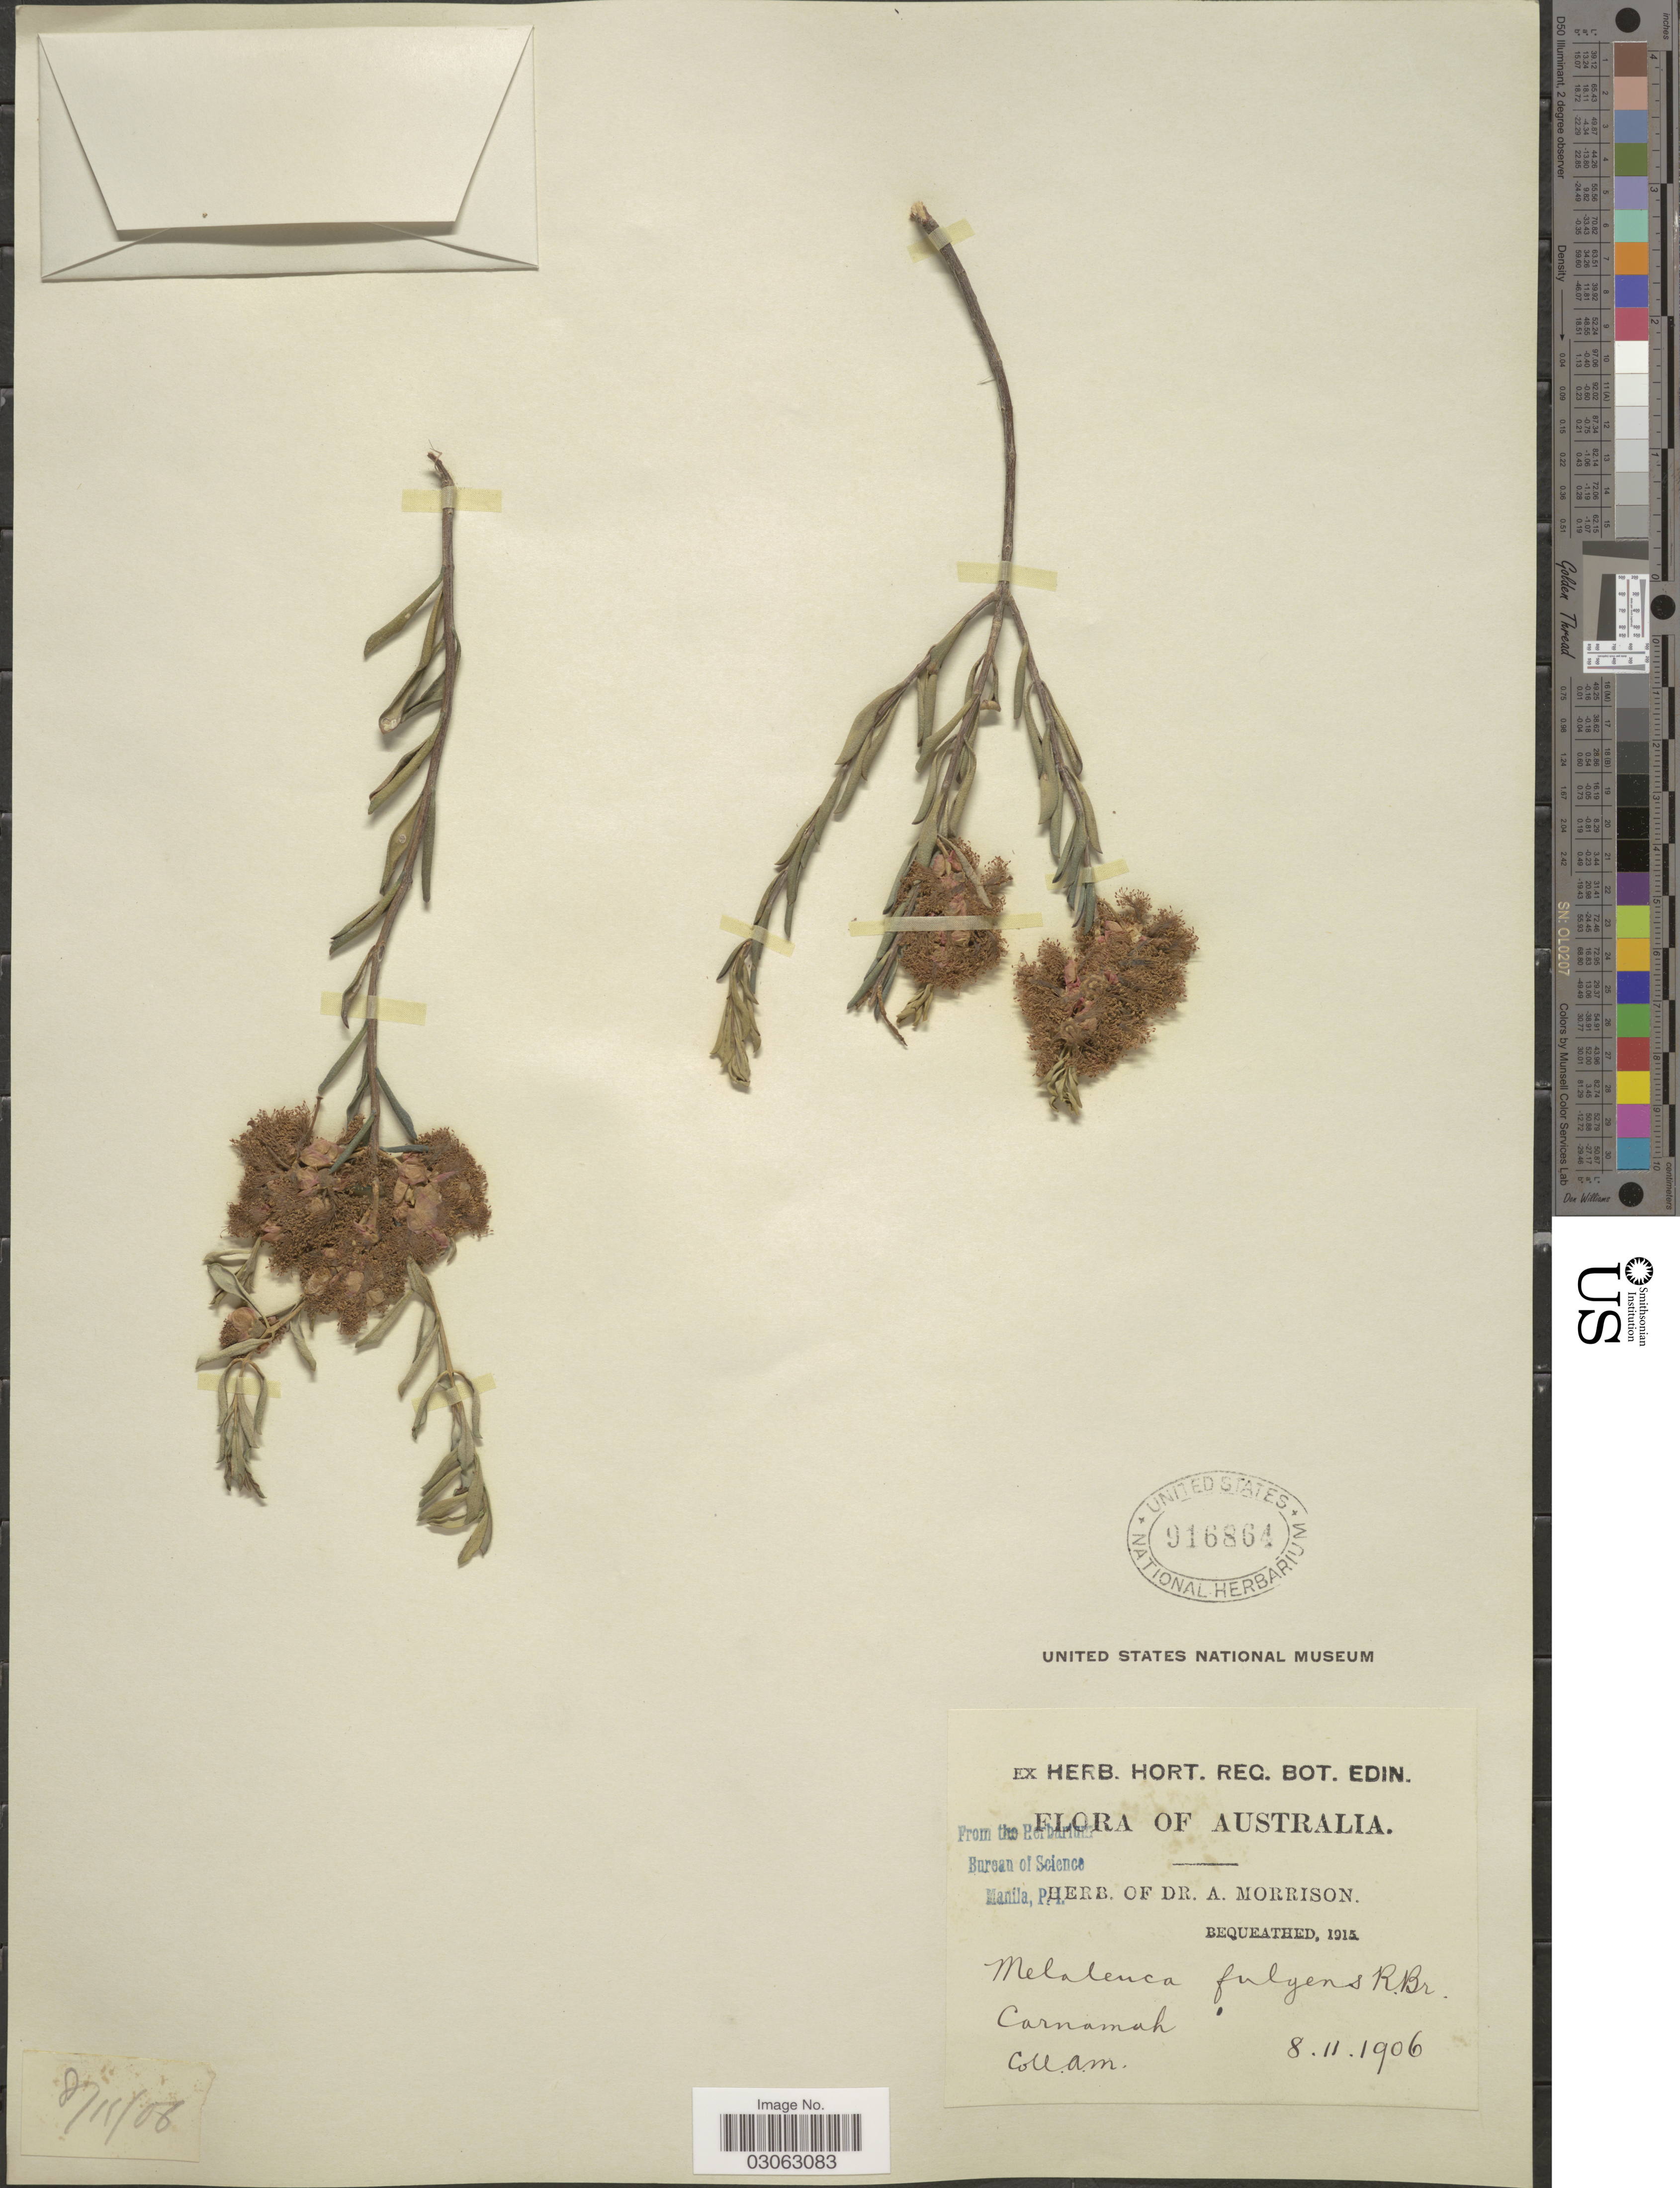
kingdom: Plantae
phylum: Tracheophyta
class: Magnoliopsida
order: Myrtales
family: Myrtaceae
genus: Melaleuca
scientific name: Melaleuca fulgens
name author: R. Br.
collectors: A. Morrison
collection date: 1906-11-08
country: Australia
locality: Carnamah.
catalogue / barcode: US 916864